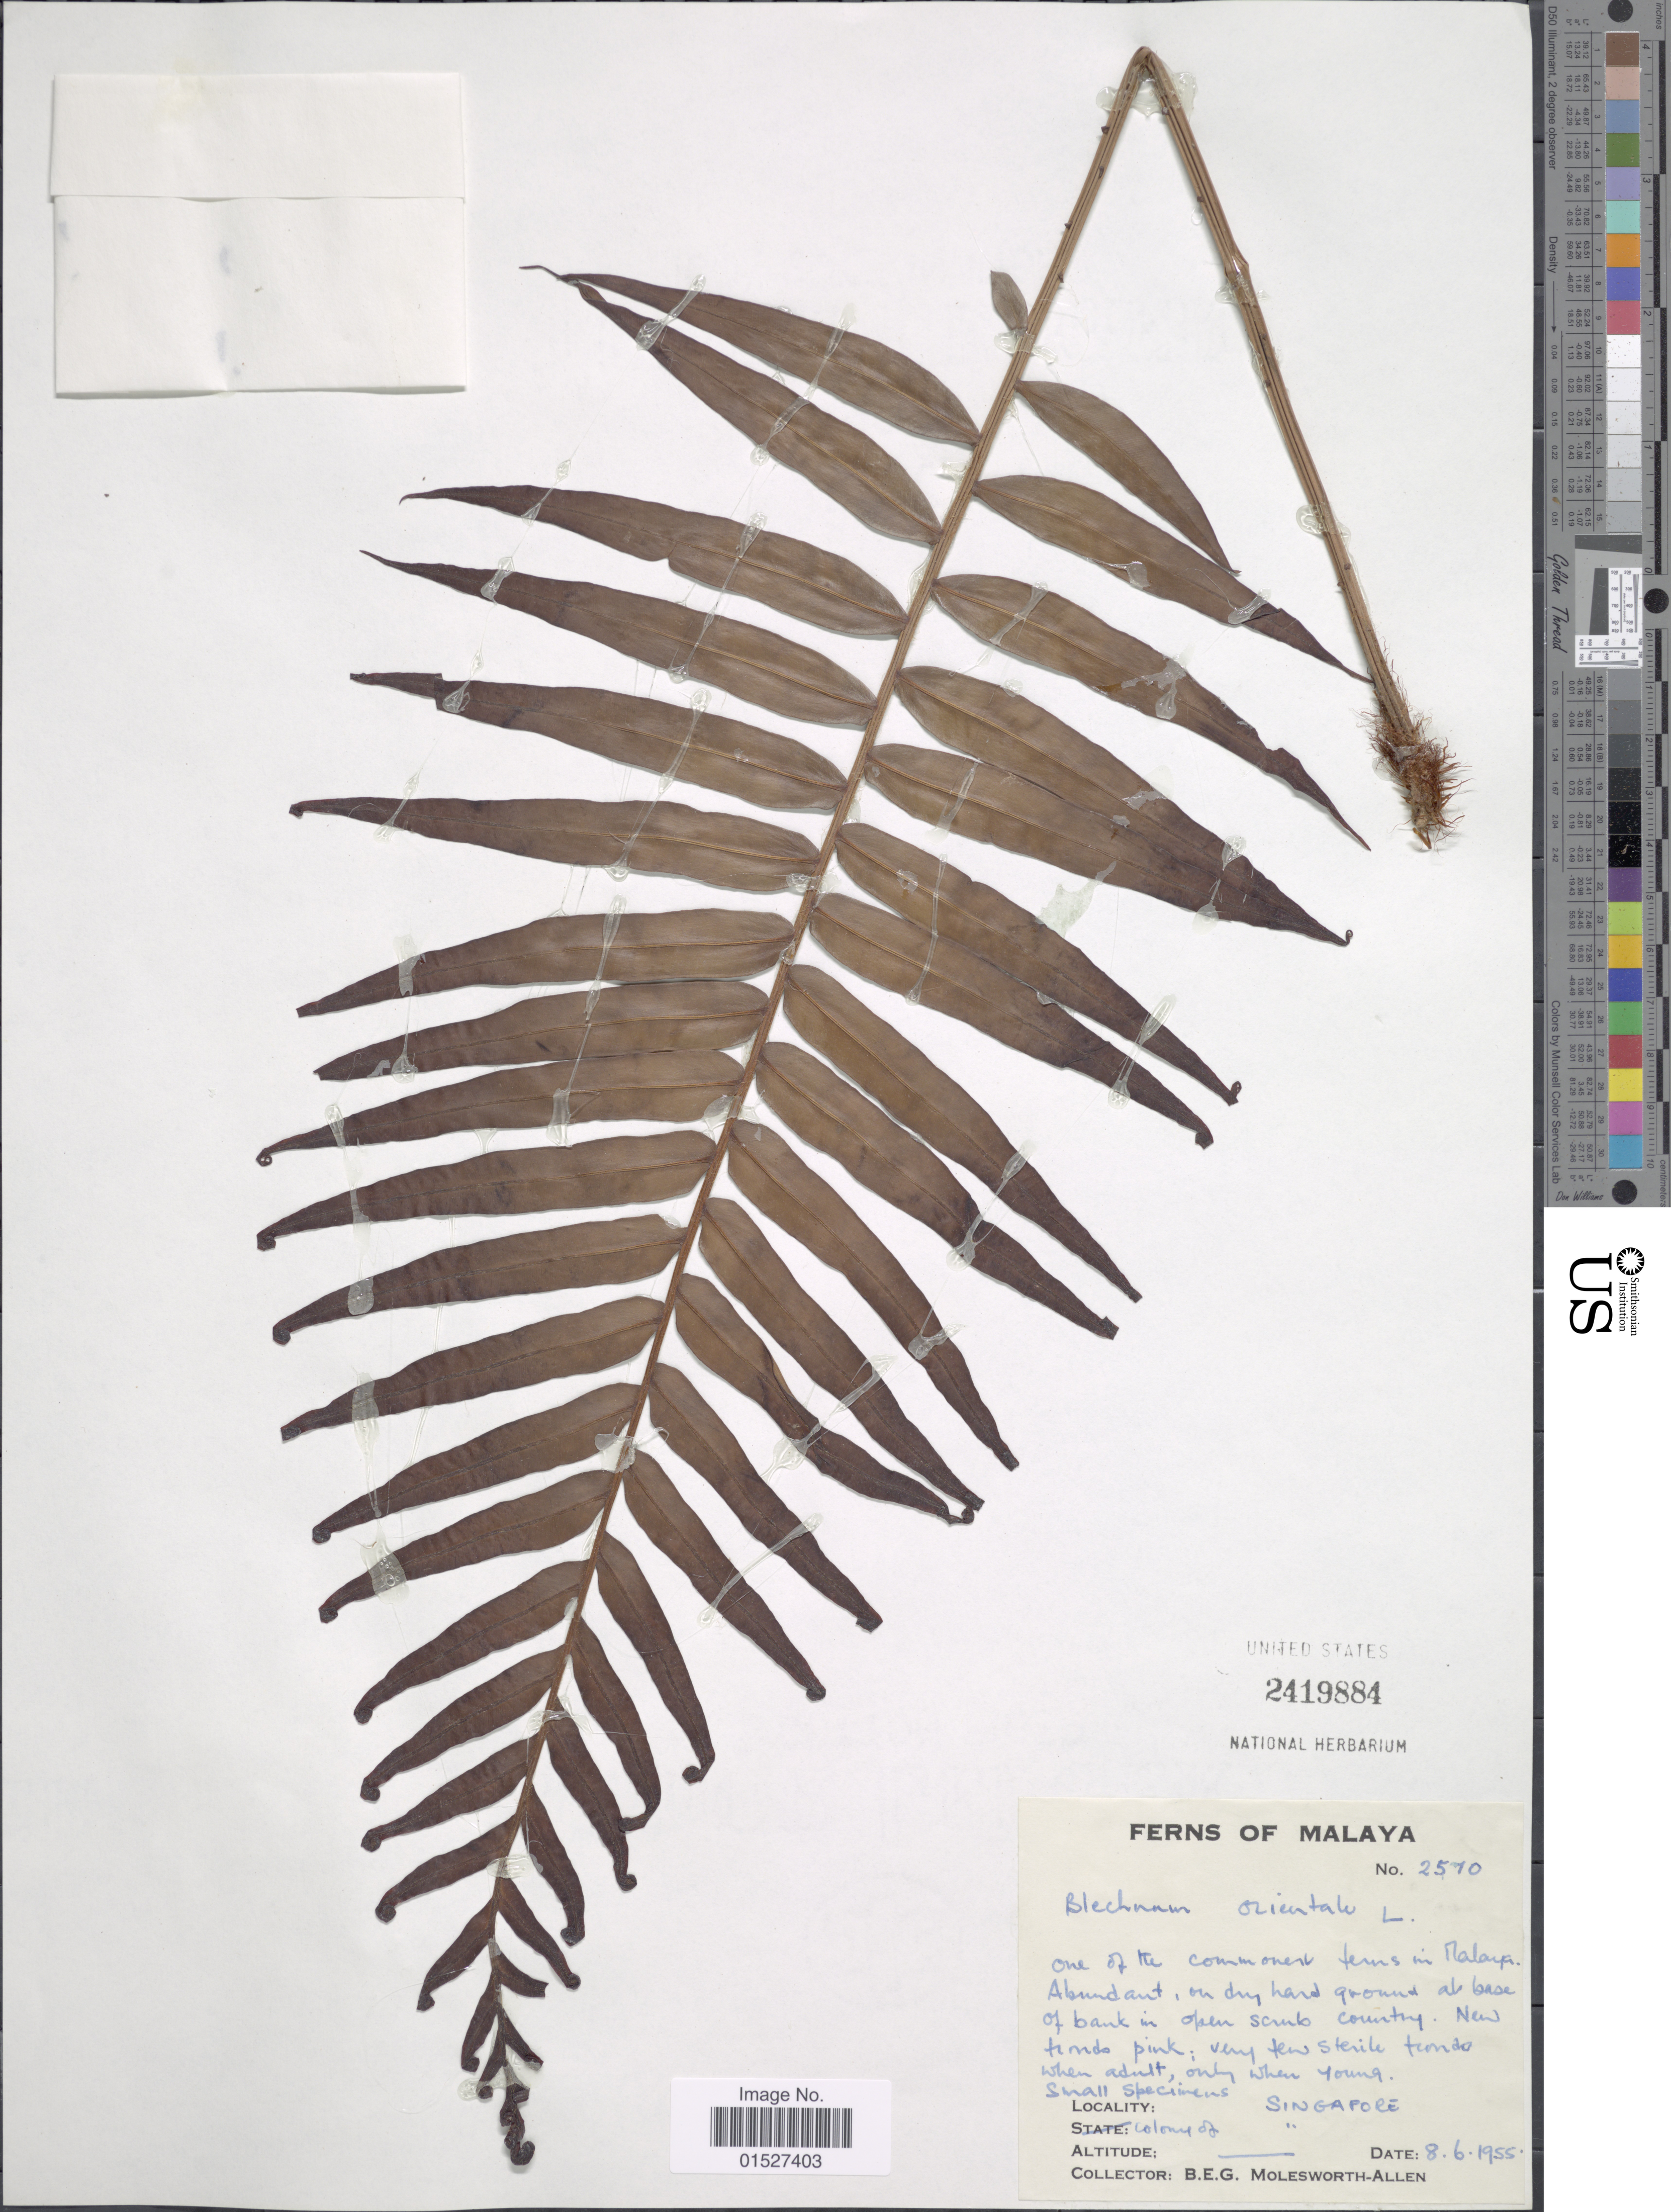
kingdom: Plantae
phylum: Tracheophyta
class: Polypodiopsida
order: Polypodiales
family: Blechnaceae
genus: Blechnum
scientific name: Blechnum orientale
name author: L.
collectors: B. E. G. Molesworth-Allen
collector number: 2570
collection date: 1955-06-08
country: Singapore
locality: Malaya. Colony of Singapore.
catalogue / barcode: US 2419884